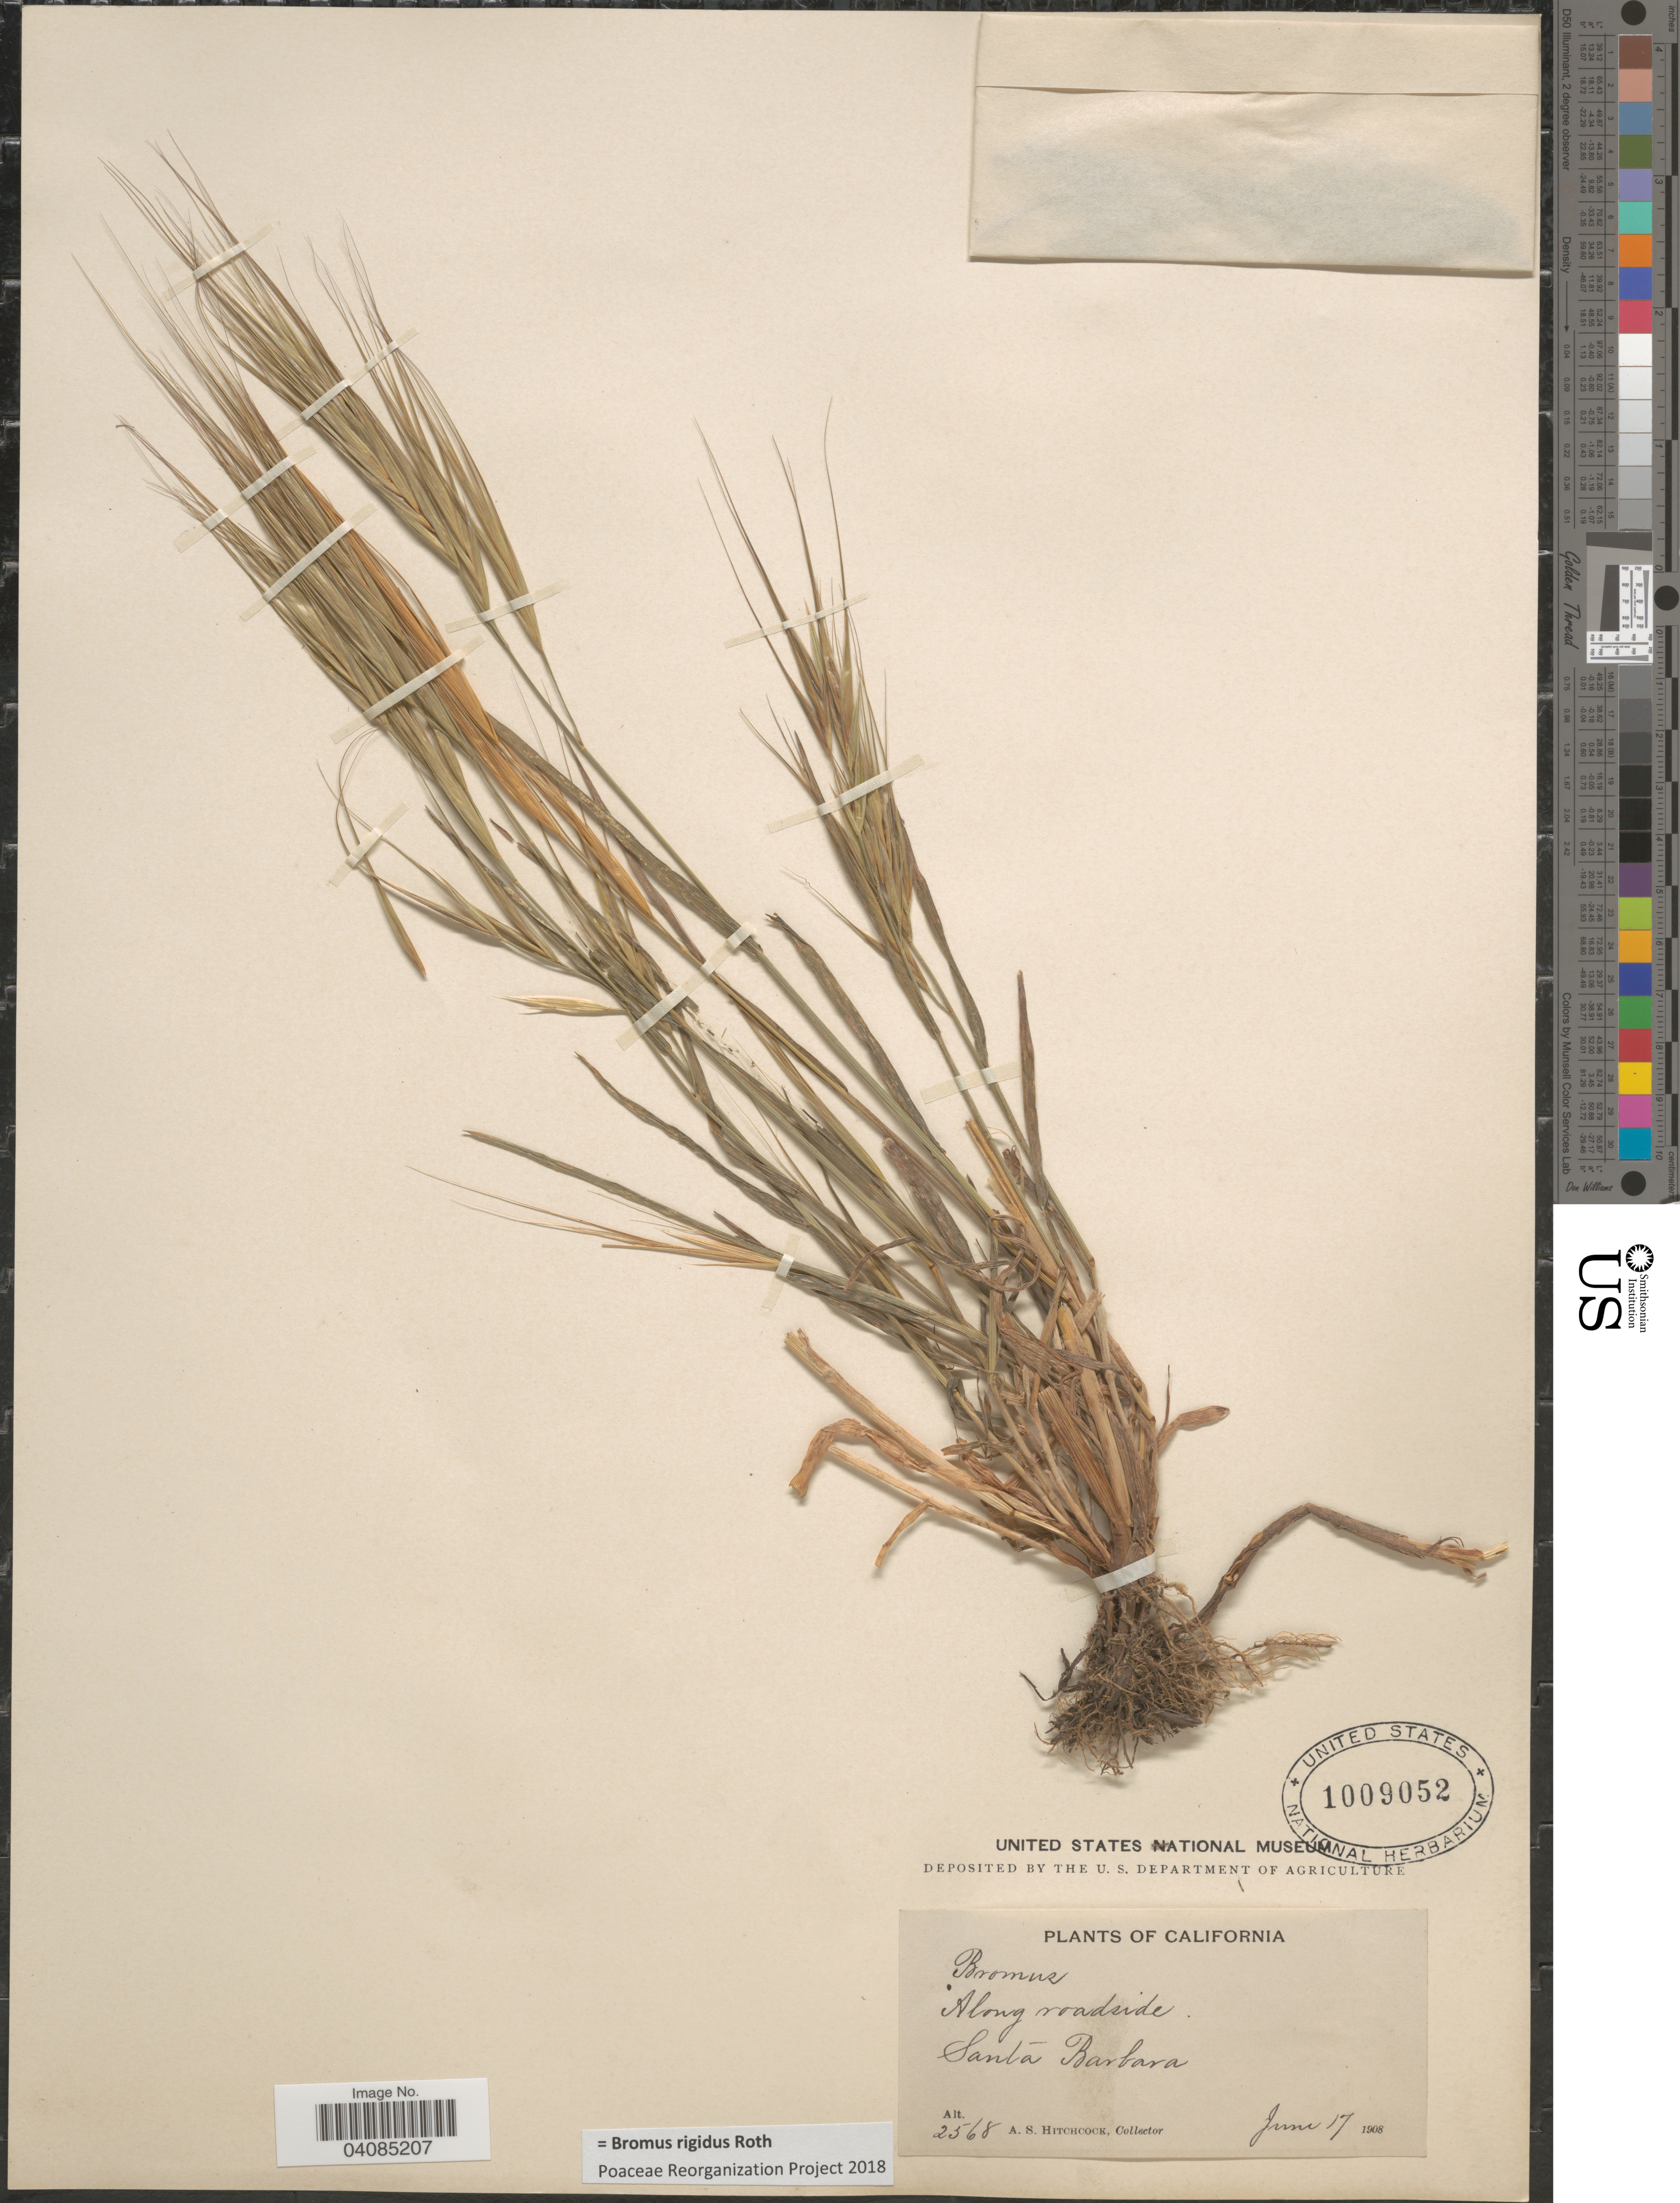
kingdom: Plantae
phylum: Tracheophyta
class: Liliopsida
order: Poales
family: Poaceae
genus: Bromus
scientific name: Bromus rigidus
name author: Roth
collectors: A. S. Hitchcock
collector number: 2568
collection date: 1908-06-17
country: United States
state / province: California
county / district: Santa Barbara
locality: Along roadside. Santa Barbara.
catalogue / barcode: US 1009052